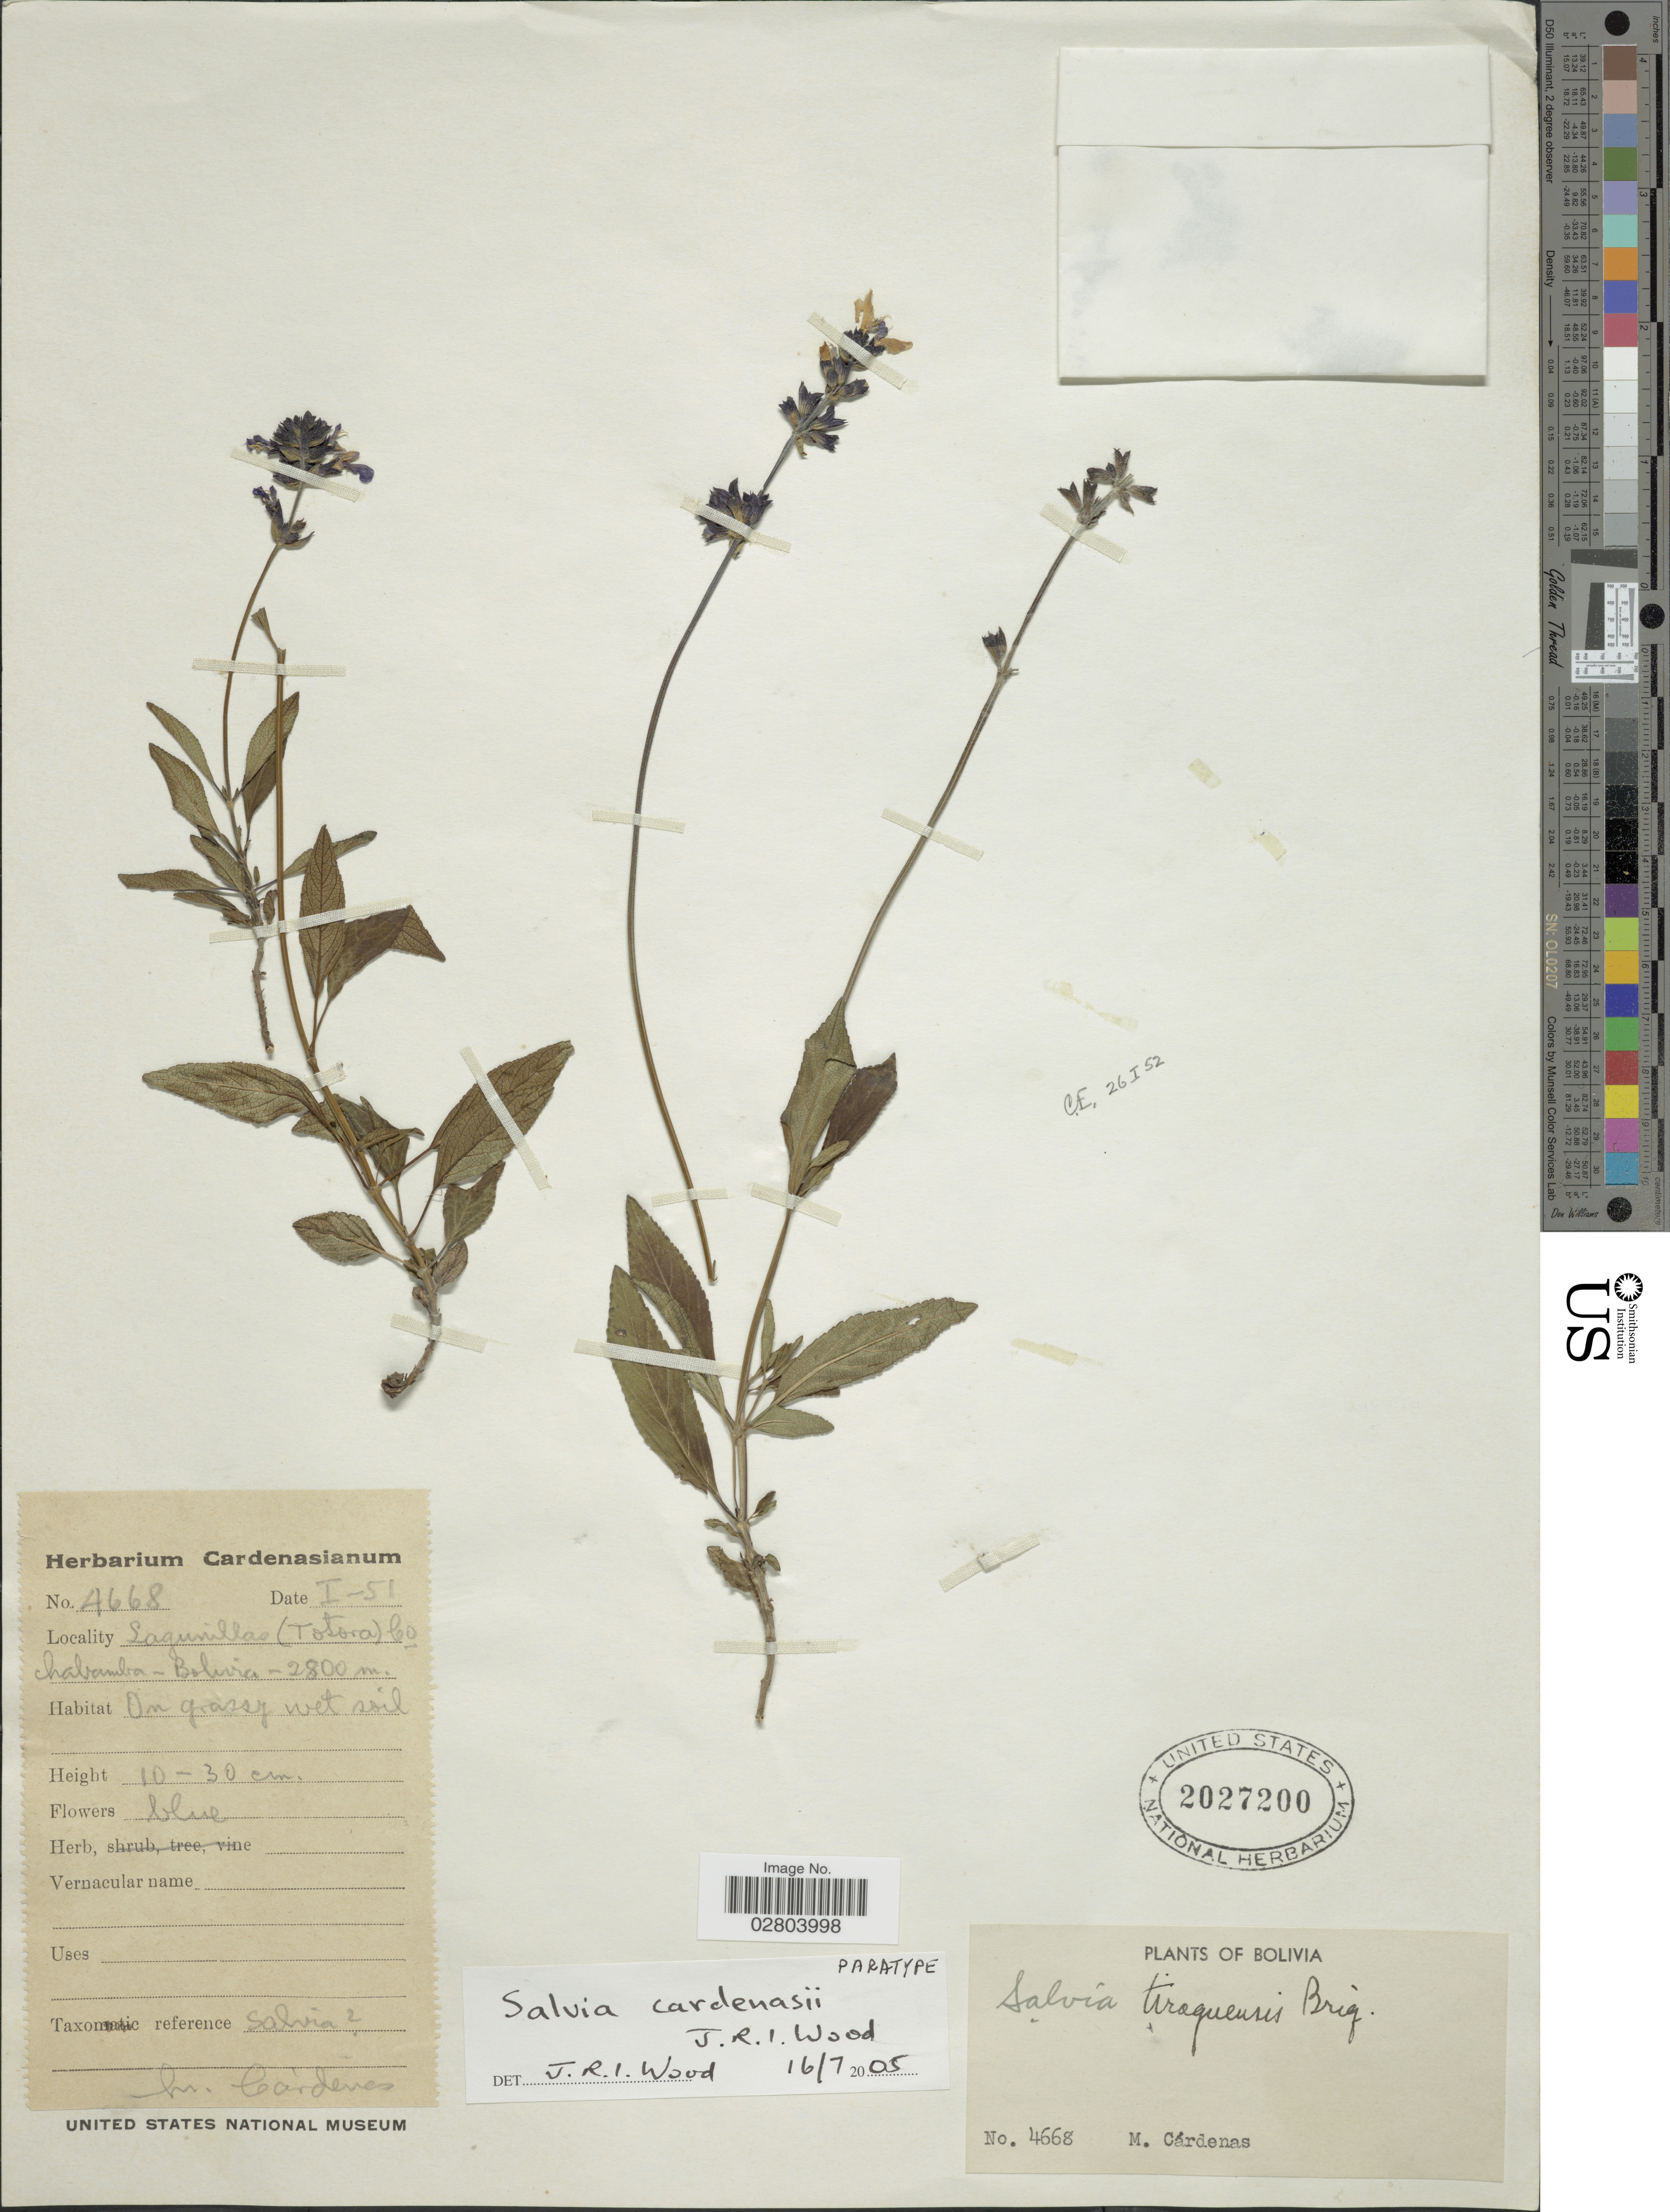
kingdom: Plantae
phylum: Tracheophyta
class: Magnoliopsida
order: Lamiales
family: Lamiaceae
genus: Salvia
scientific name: Salvia cardenasii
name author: J.R.I. Wood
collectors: M. Cárdenas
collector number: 4668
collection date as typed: Transcribed d/m/y: /1/51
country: Bolivia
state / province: Cochabamba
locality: Lagunillas (Totora). On grassy wet soil.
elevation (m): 2800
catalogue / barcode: US 2027200